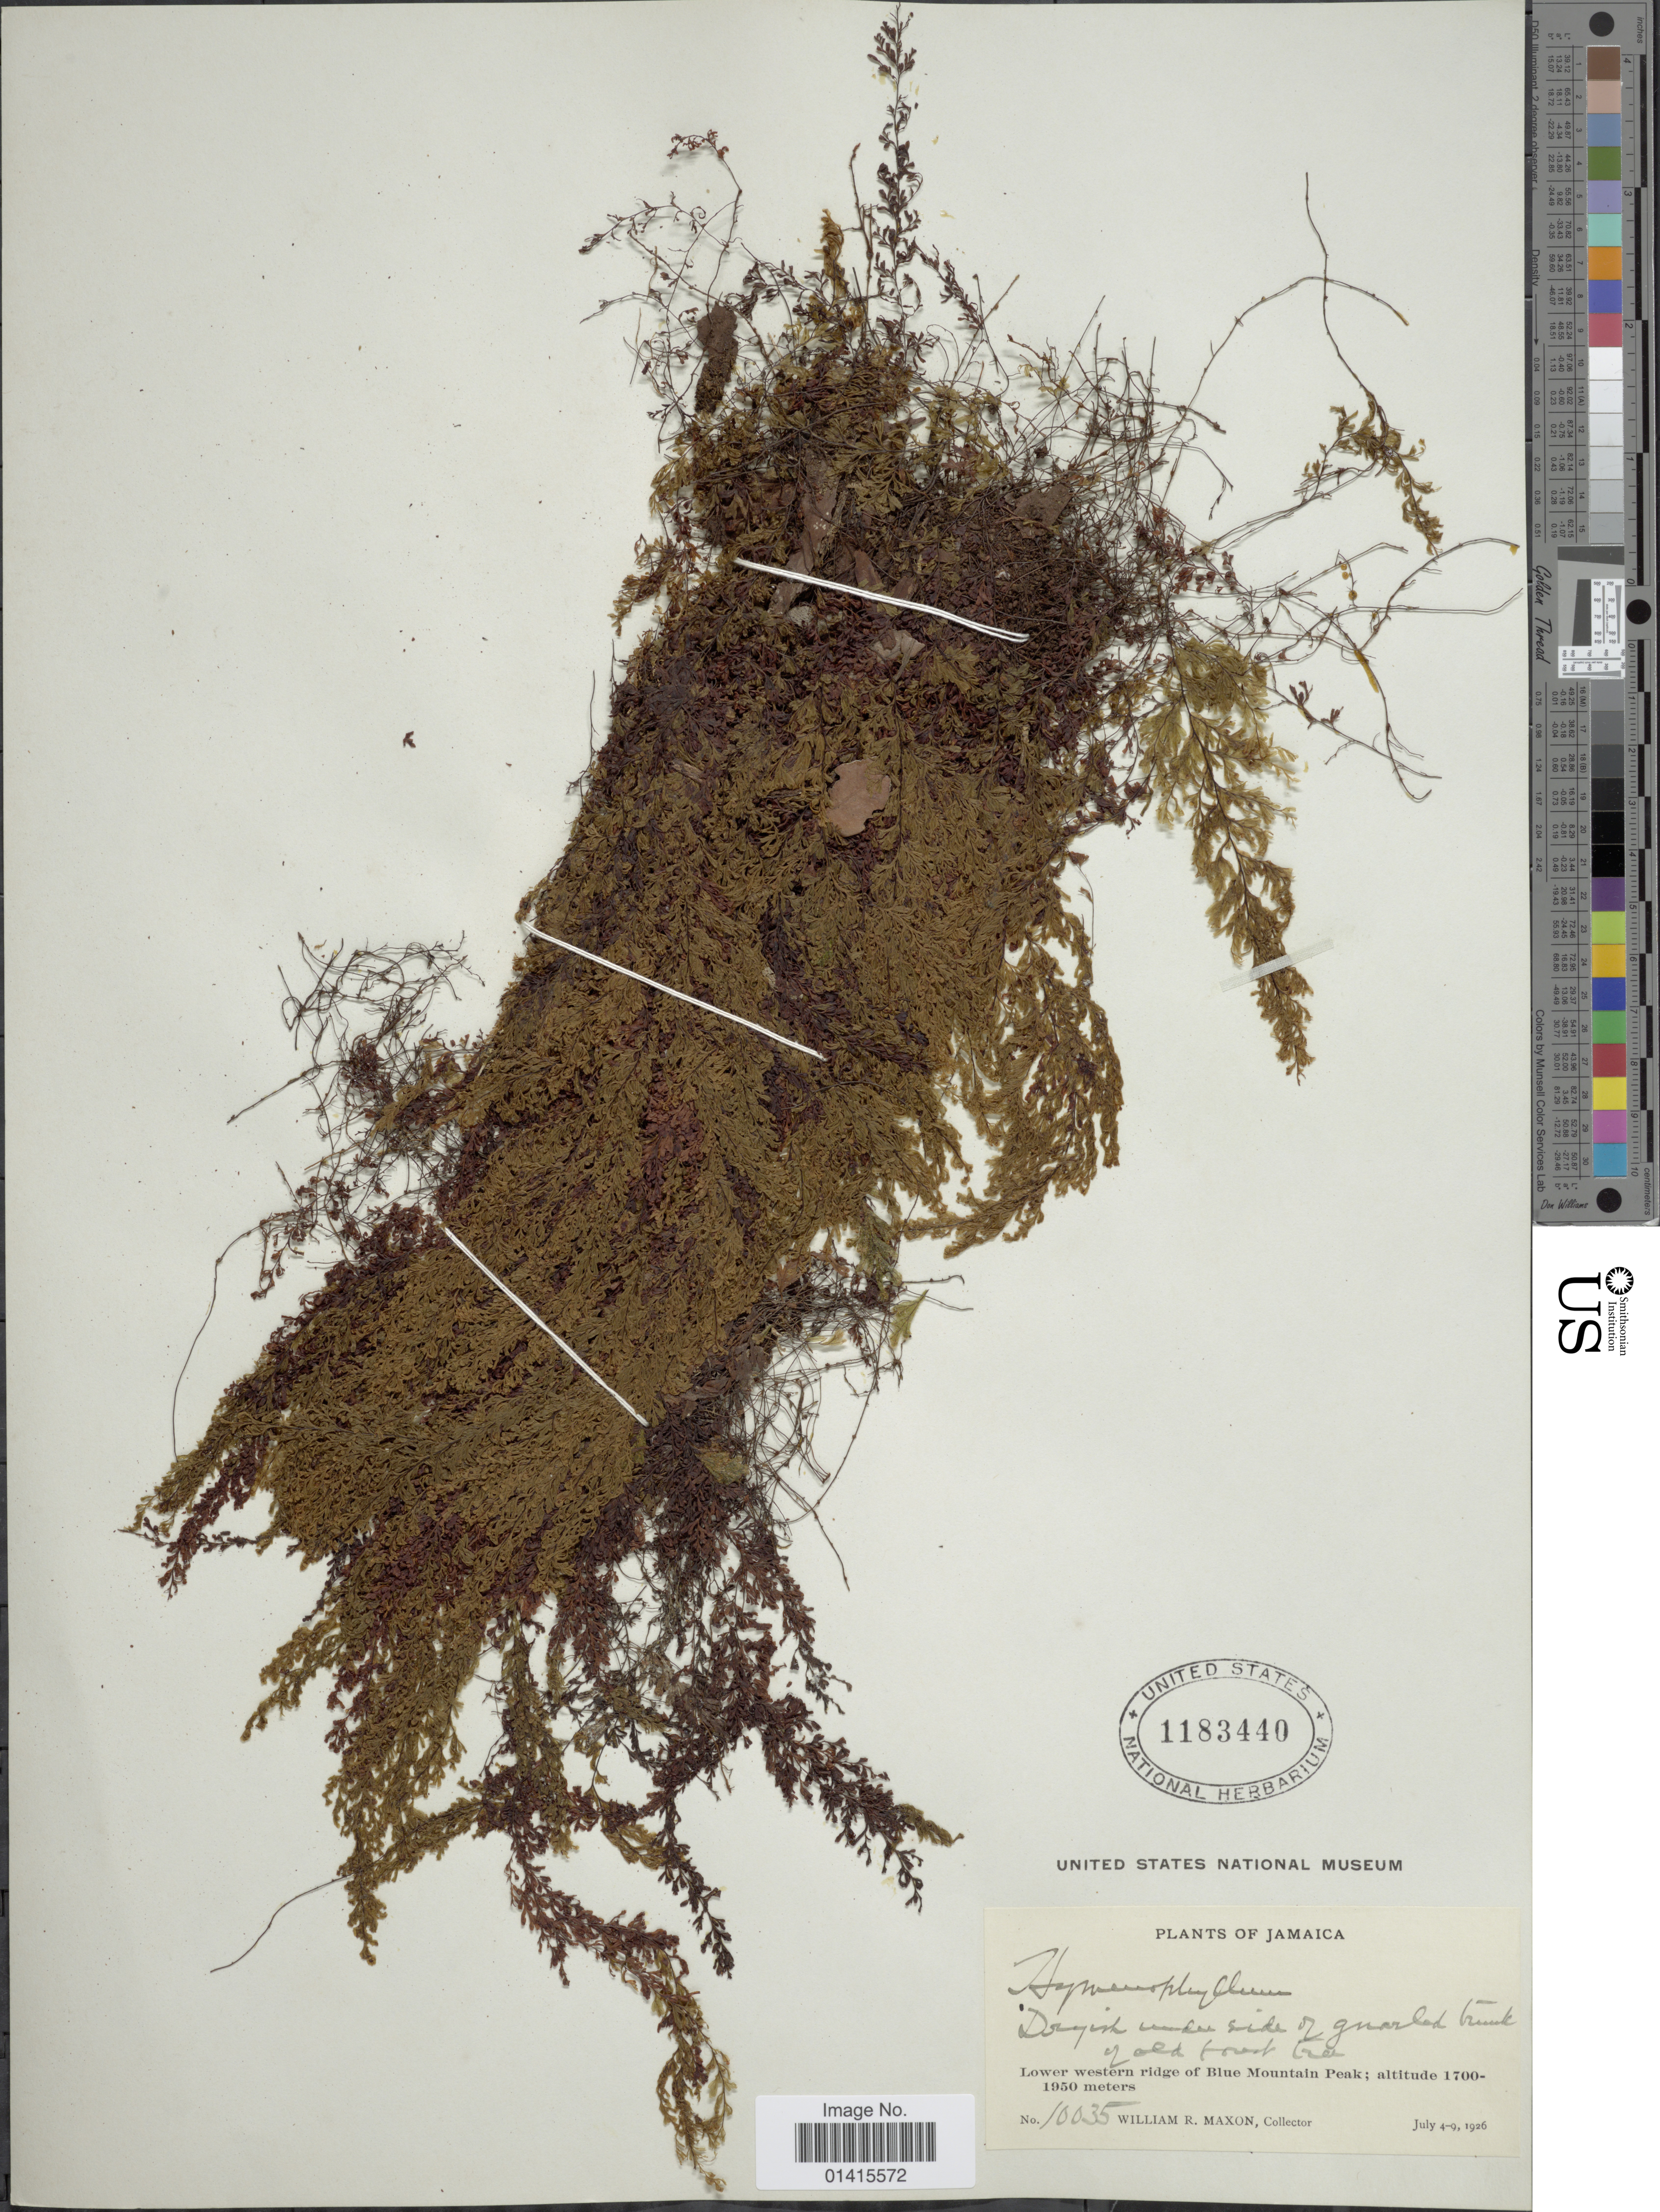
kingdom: Plantae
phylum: Tracheophyta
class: Polypodiopsida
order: Hymenophyllales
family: Hymenophyllaceae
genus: Hymenophyllum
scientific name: Hymenophyllum undulatum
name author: (Sw.) Sw.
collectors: W. R. Maxon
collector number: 10035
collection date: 1926-07-04/1926-07-09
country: Jamaica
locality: Lower western ridge of Blue Mountain Peak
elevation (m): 1700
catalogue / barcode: US 1183440